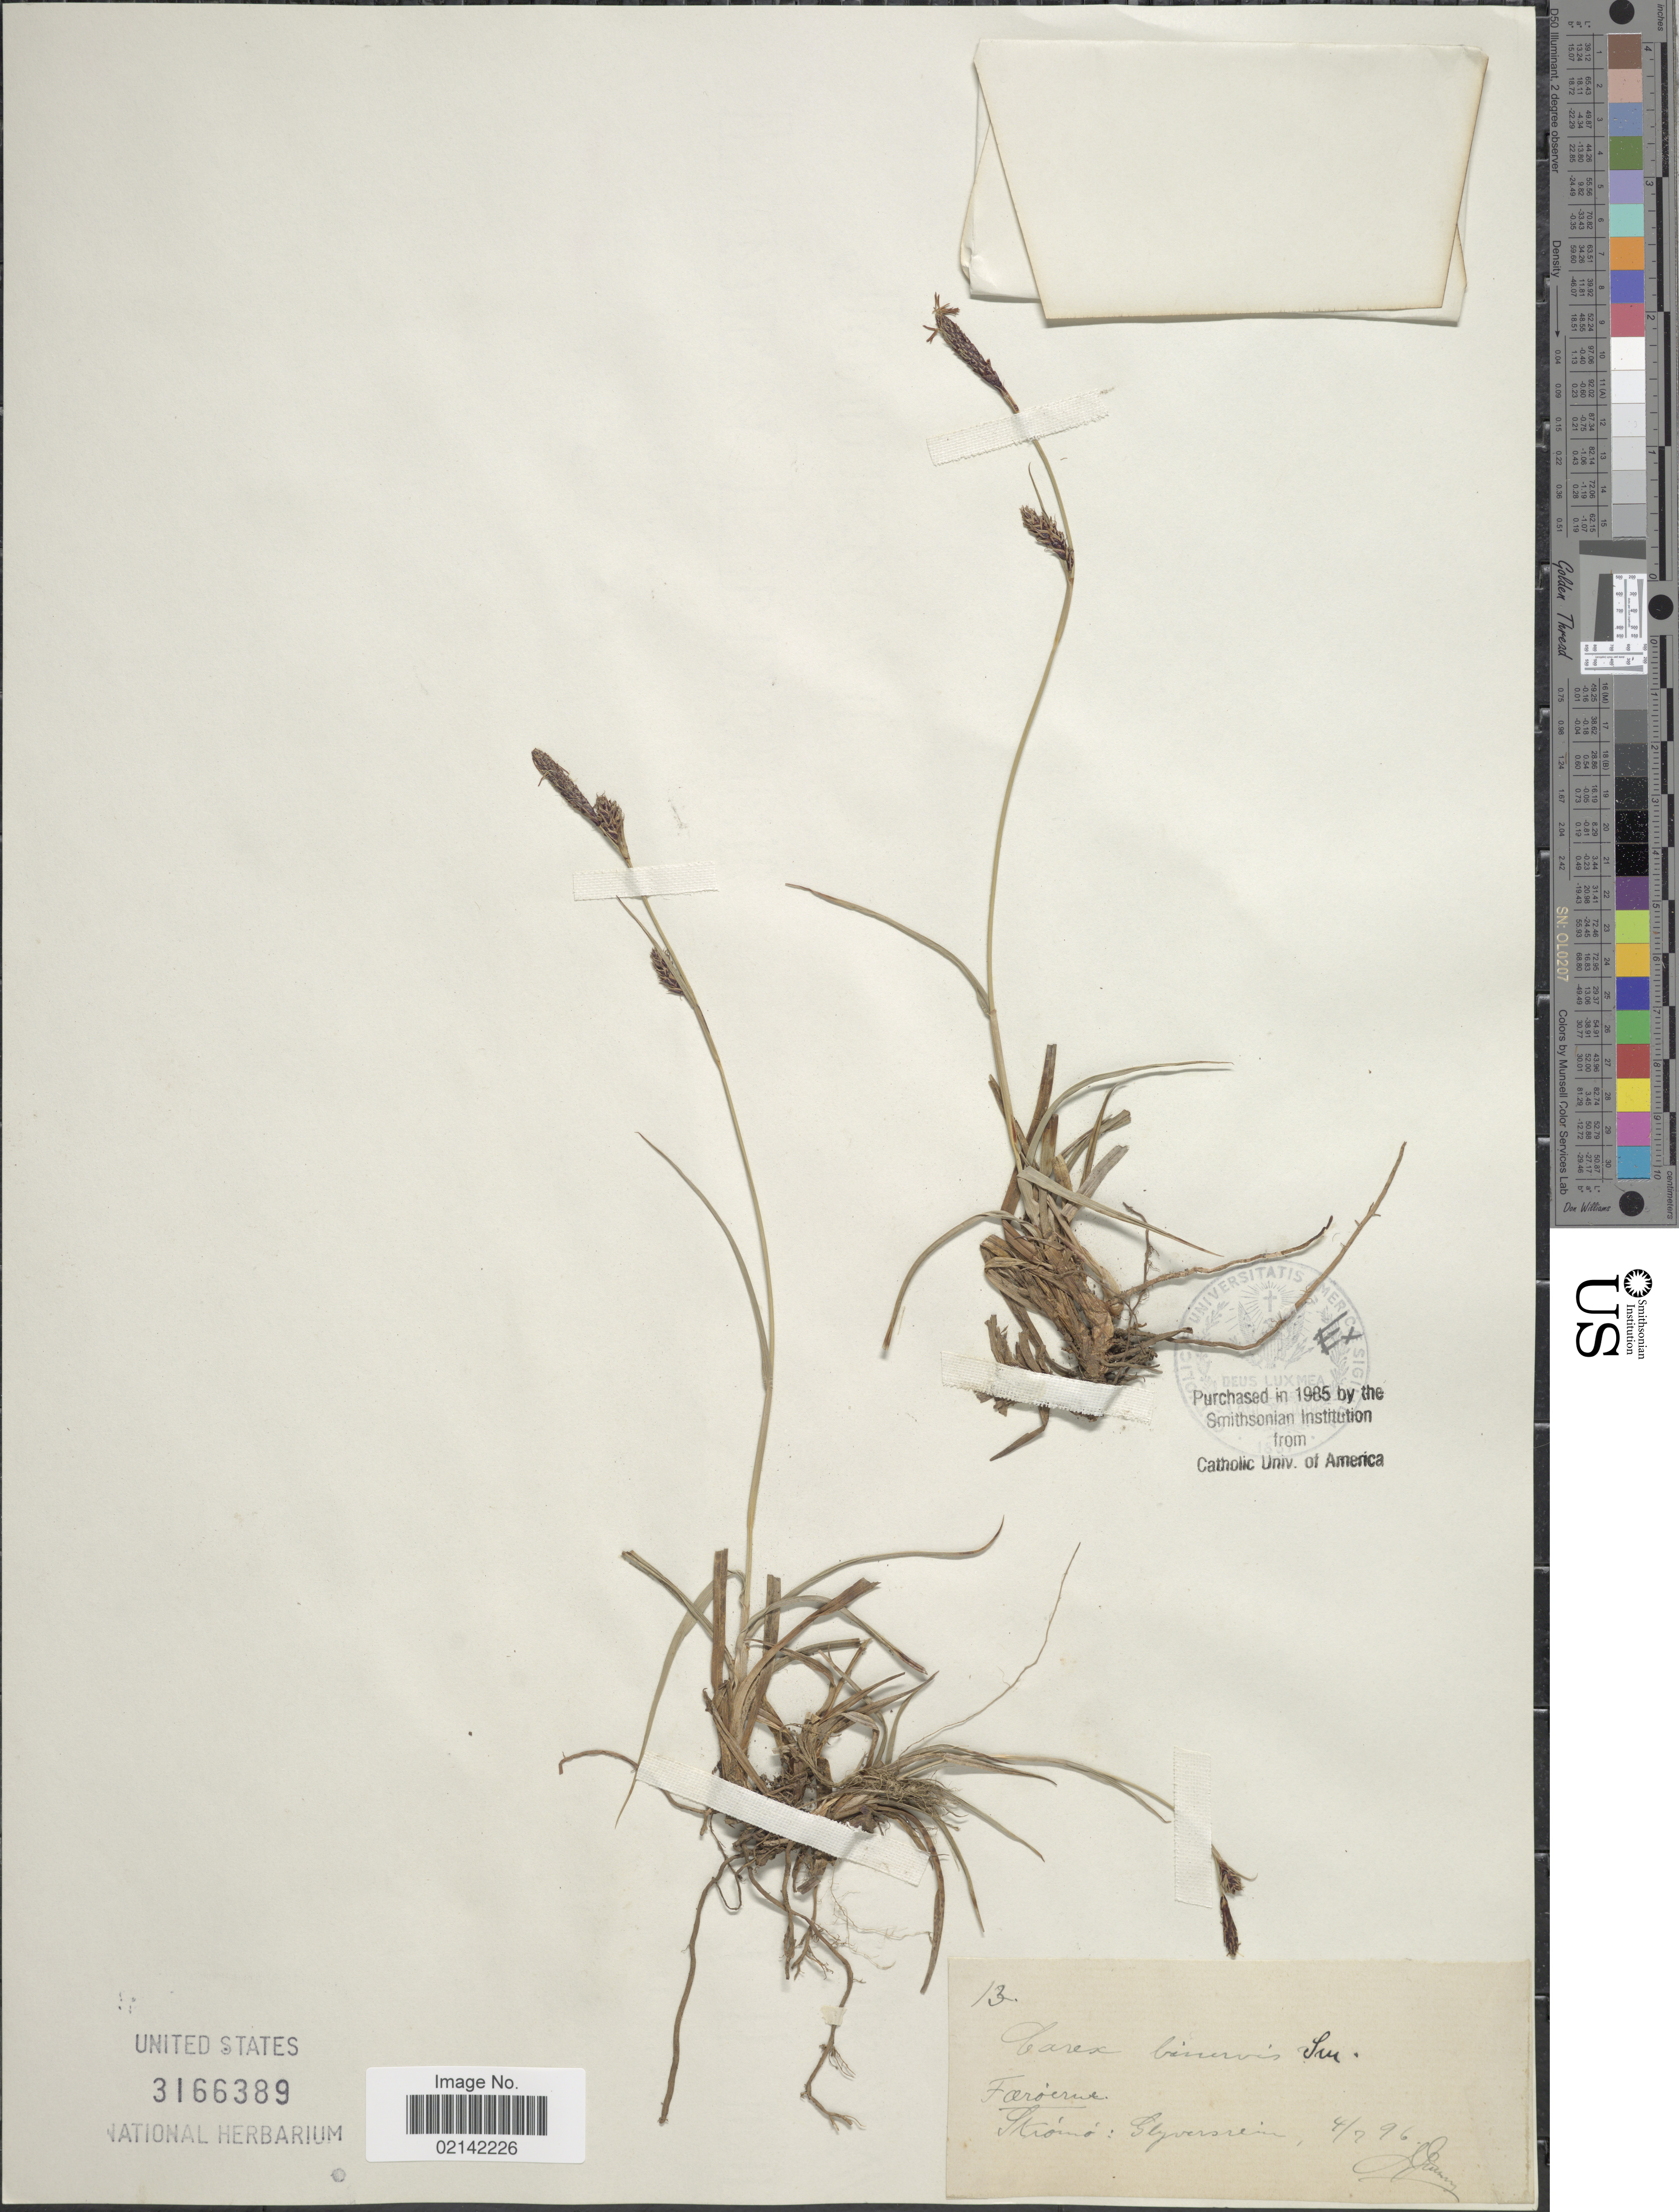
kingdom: Plantae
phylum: Tracheophyta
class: Liliopsida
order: Poales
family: Cyperaceae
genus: Carex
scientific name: Carex binervis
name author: Sm.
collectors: G. Jermy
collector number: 13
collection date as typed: Transcribed d/m/y: 4/7/96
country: Faroe Islands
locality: Faeroerwe. Stromo: Slyversrein [interpreted]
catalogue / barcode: US 3166389